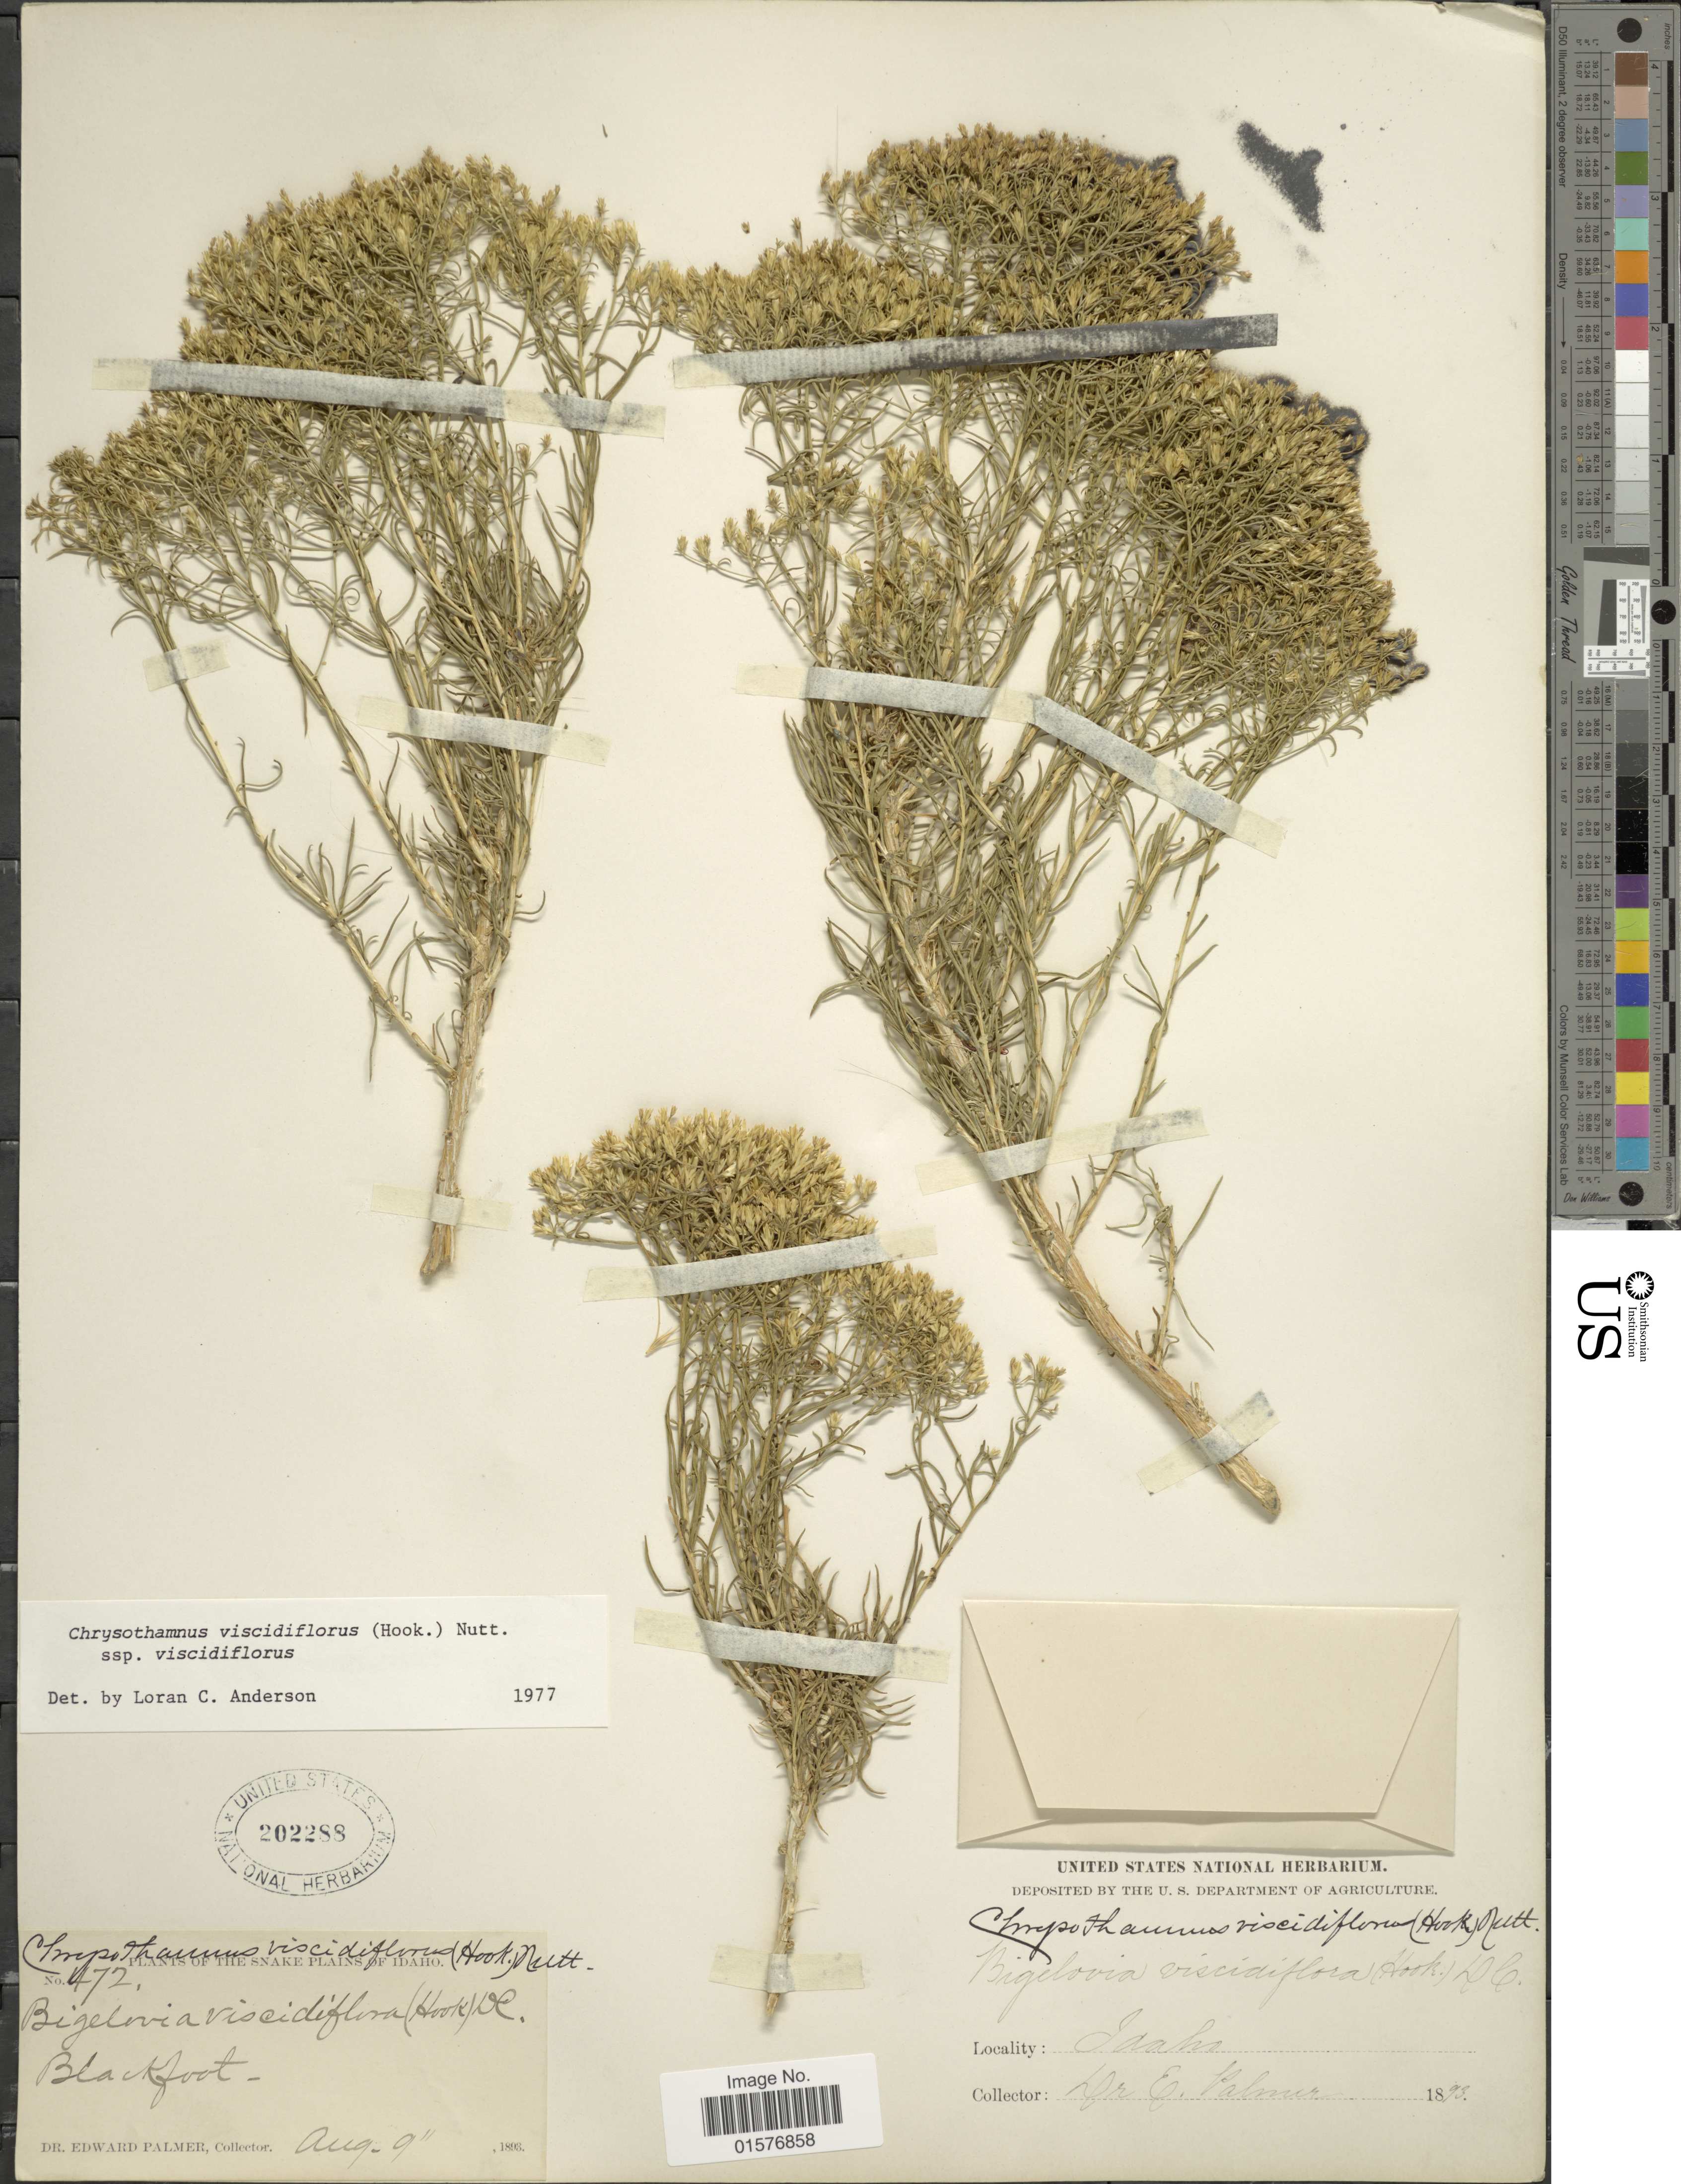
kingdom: Plantae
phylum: Tracheophyta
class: Magnoliopsida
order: Asterales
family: Asteraceae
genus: Chrysothamnus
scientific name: Chrysothamnus viscidiflorus subsp. viscidiflorus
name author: (Hook.) Nutt.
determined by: Urbatsch, Lowell E., Curator (LSU), Louisiana State University (UNITED STATES)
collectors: E. Palmer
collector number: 472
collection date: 1893-08-09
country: United States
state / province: Idaho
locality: Blackfoot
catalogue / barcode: US 202288